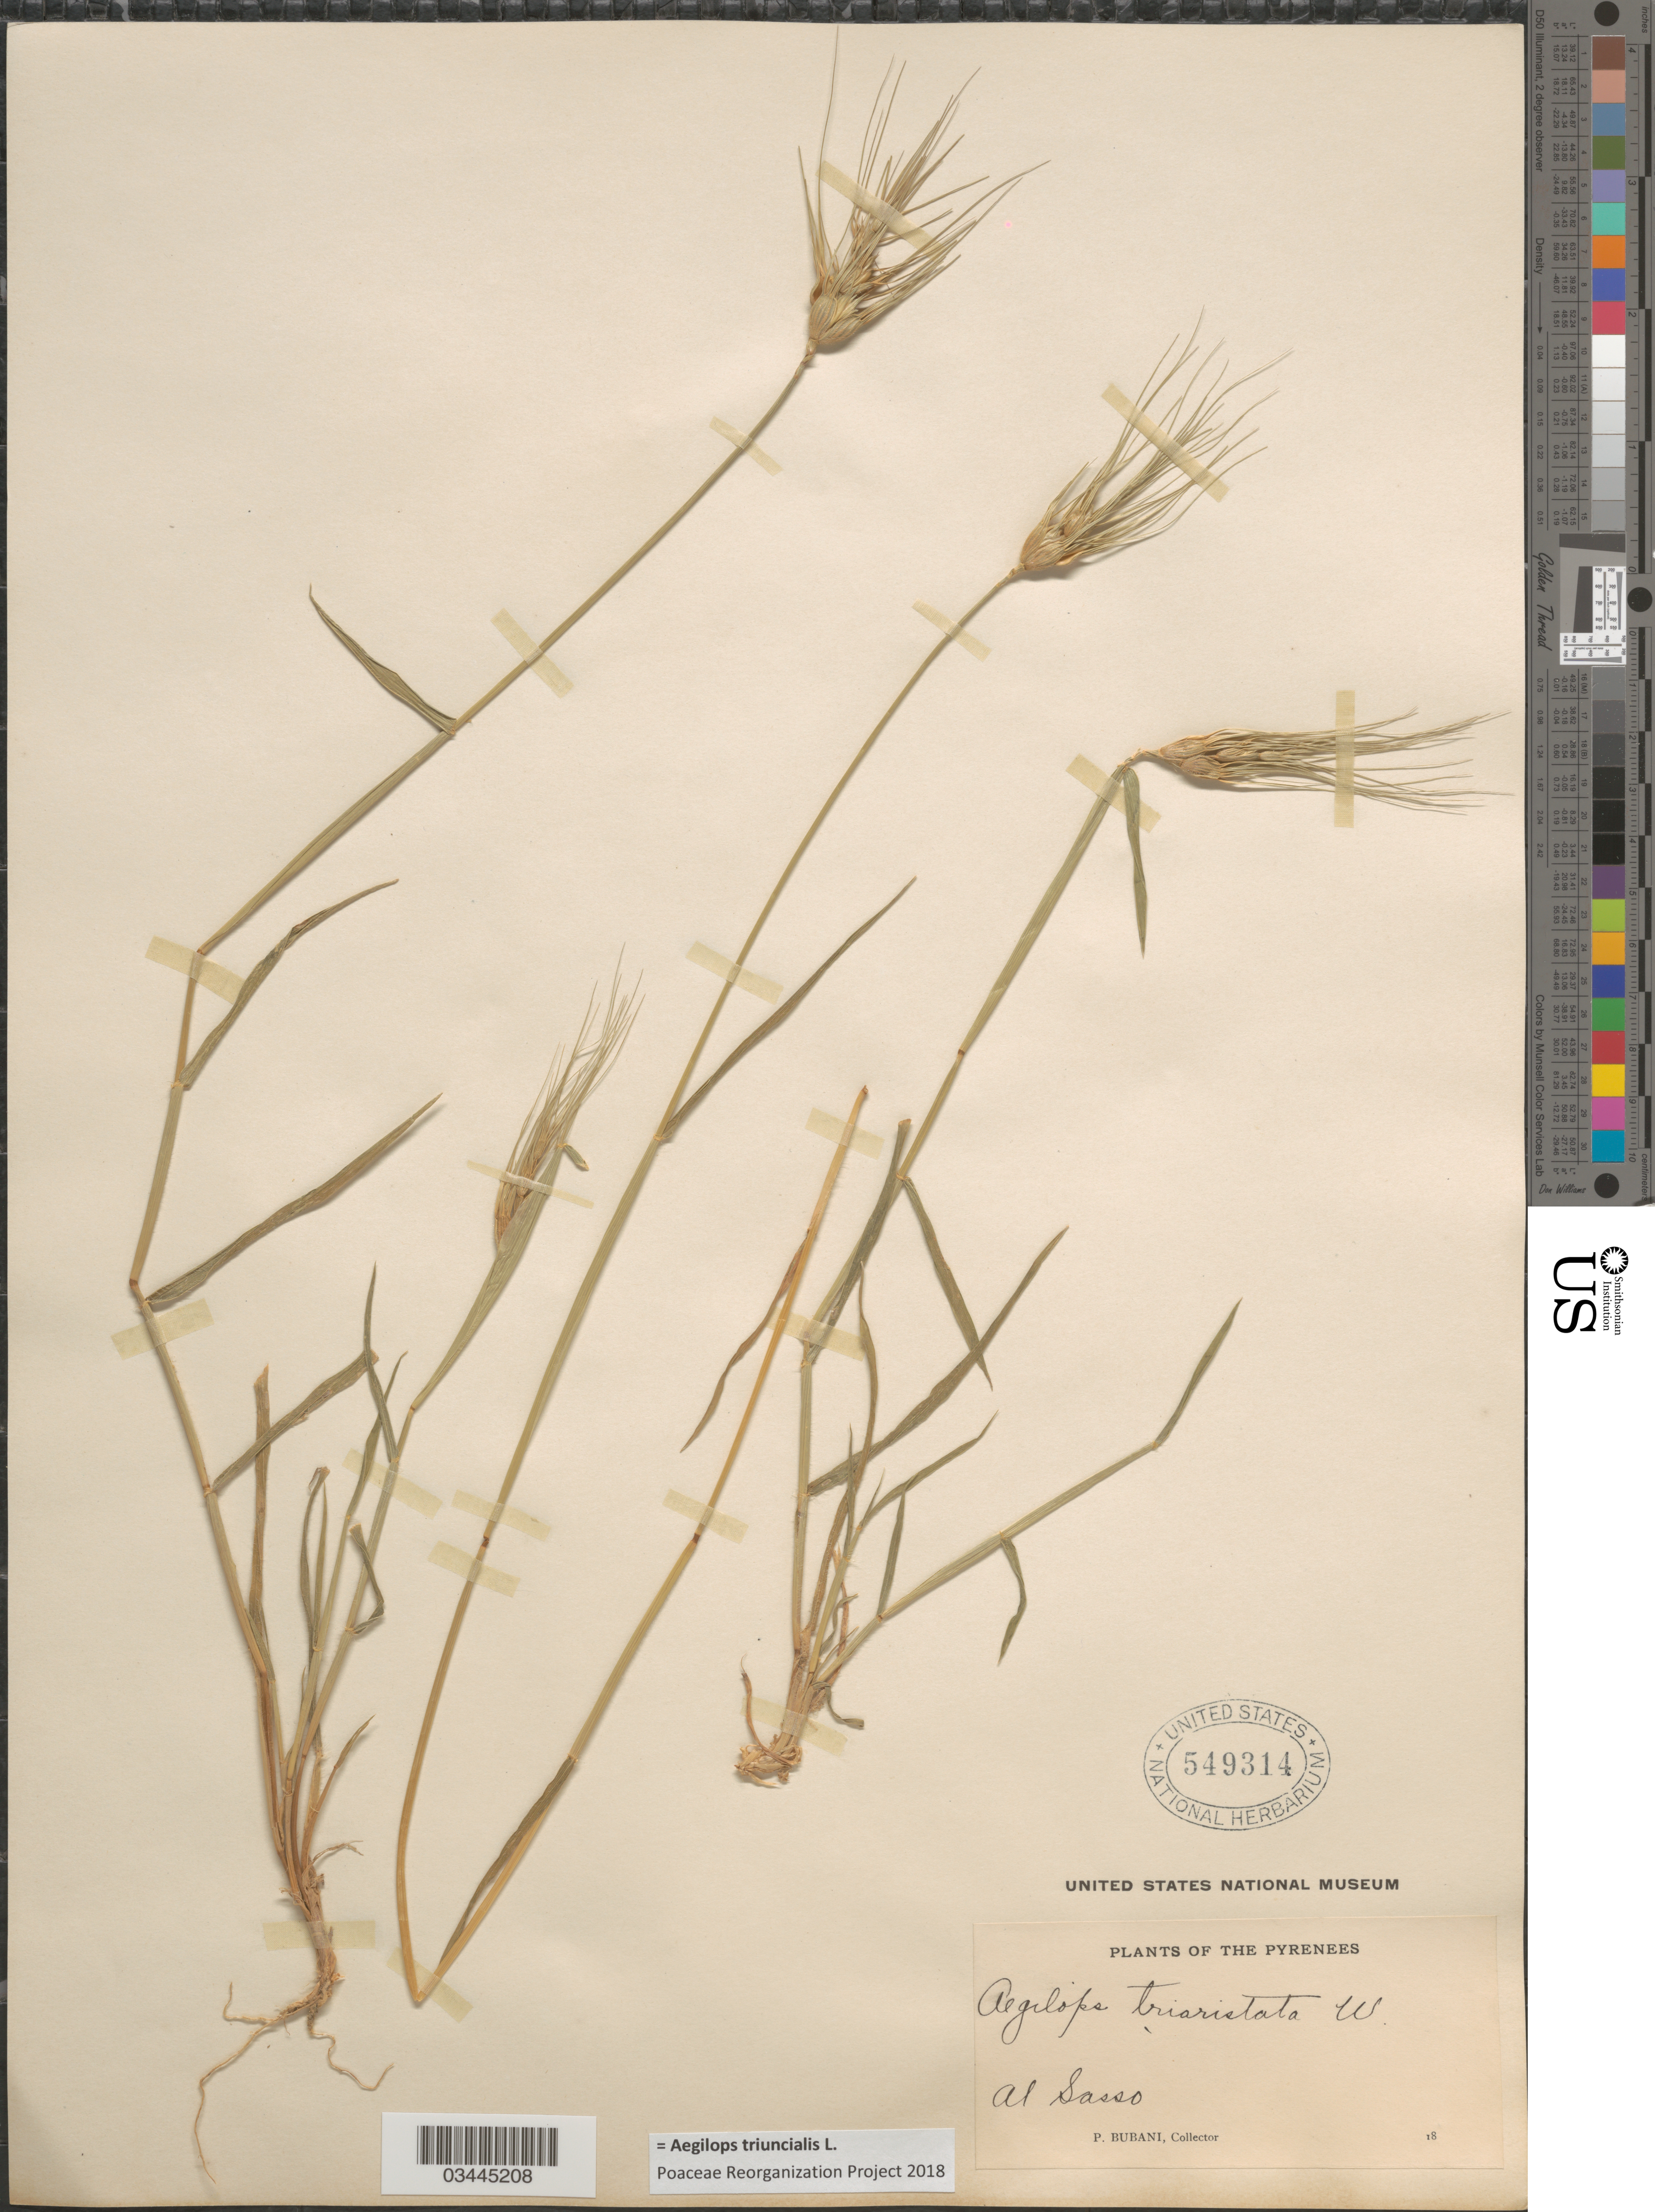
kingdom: Plantae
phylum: Tracheophyta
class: Liliopsida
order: Poales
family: Poaceae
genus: Aegilops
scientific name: Aegilops triuncialis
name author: L.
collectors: P. Bubani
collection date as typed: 18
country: France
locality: The Pyrenees. Al Sasso.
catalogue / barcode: US 549314